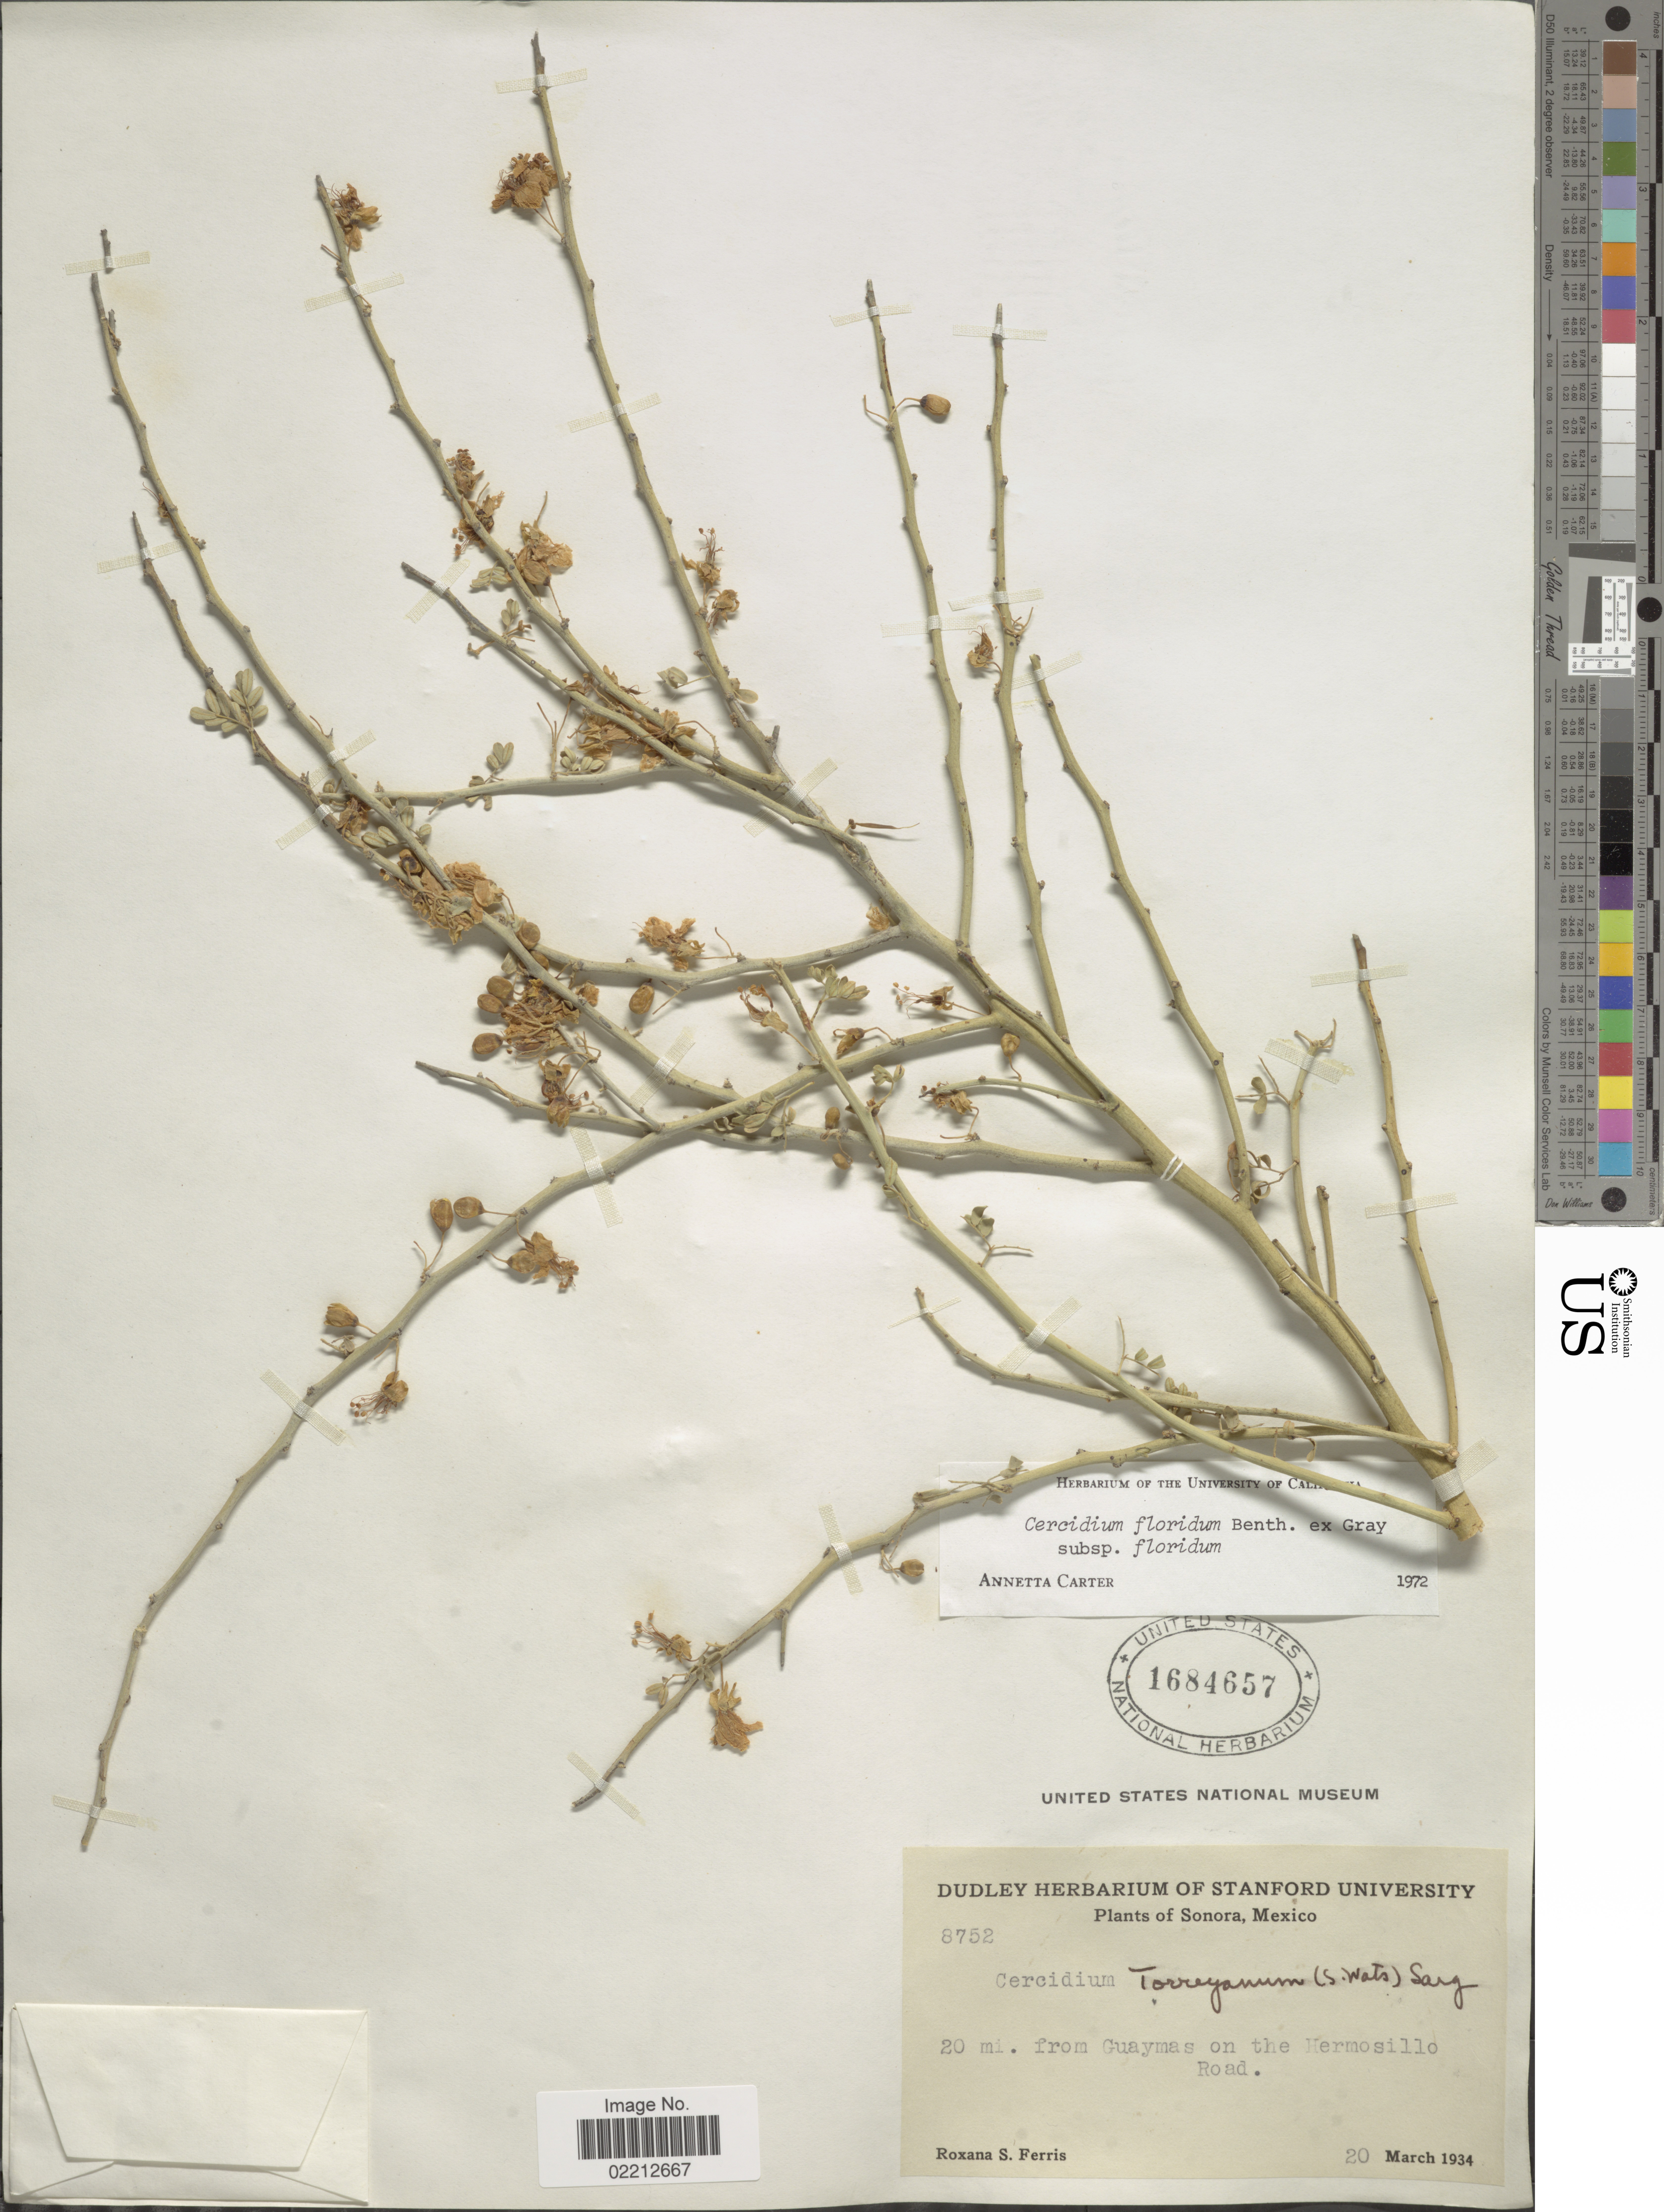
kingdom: Plantae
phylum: Tracheophyta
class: Magnoliopsida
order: Fabales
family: Fabaceae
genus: Parkinsonia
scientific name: Parkinsonia florida subsp. florida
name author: (Benth. ex A. Gray) S. Watson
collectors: R. S. Ferris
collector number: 8752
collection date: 1934-03-20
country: Mexico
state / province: Sonora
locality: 20 mi. from Guaymas on the Hermosillo Road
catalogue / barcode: US 1684657